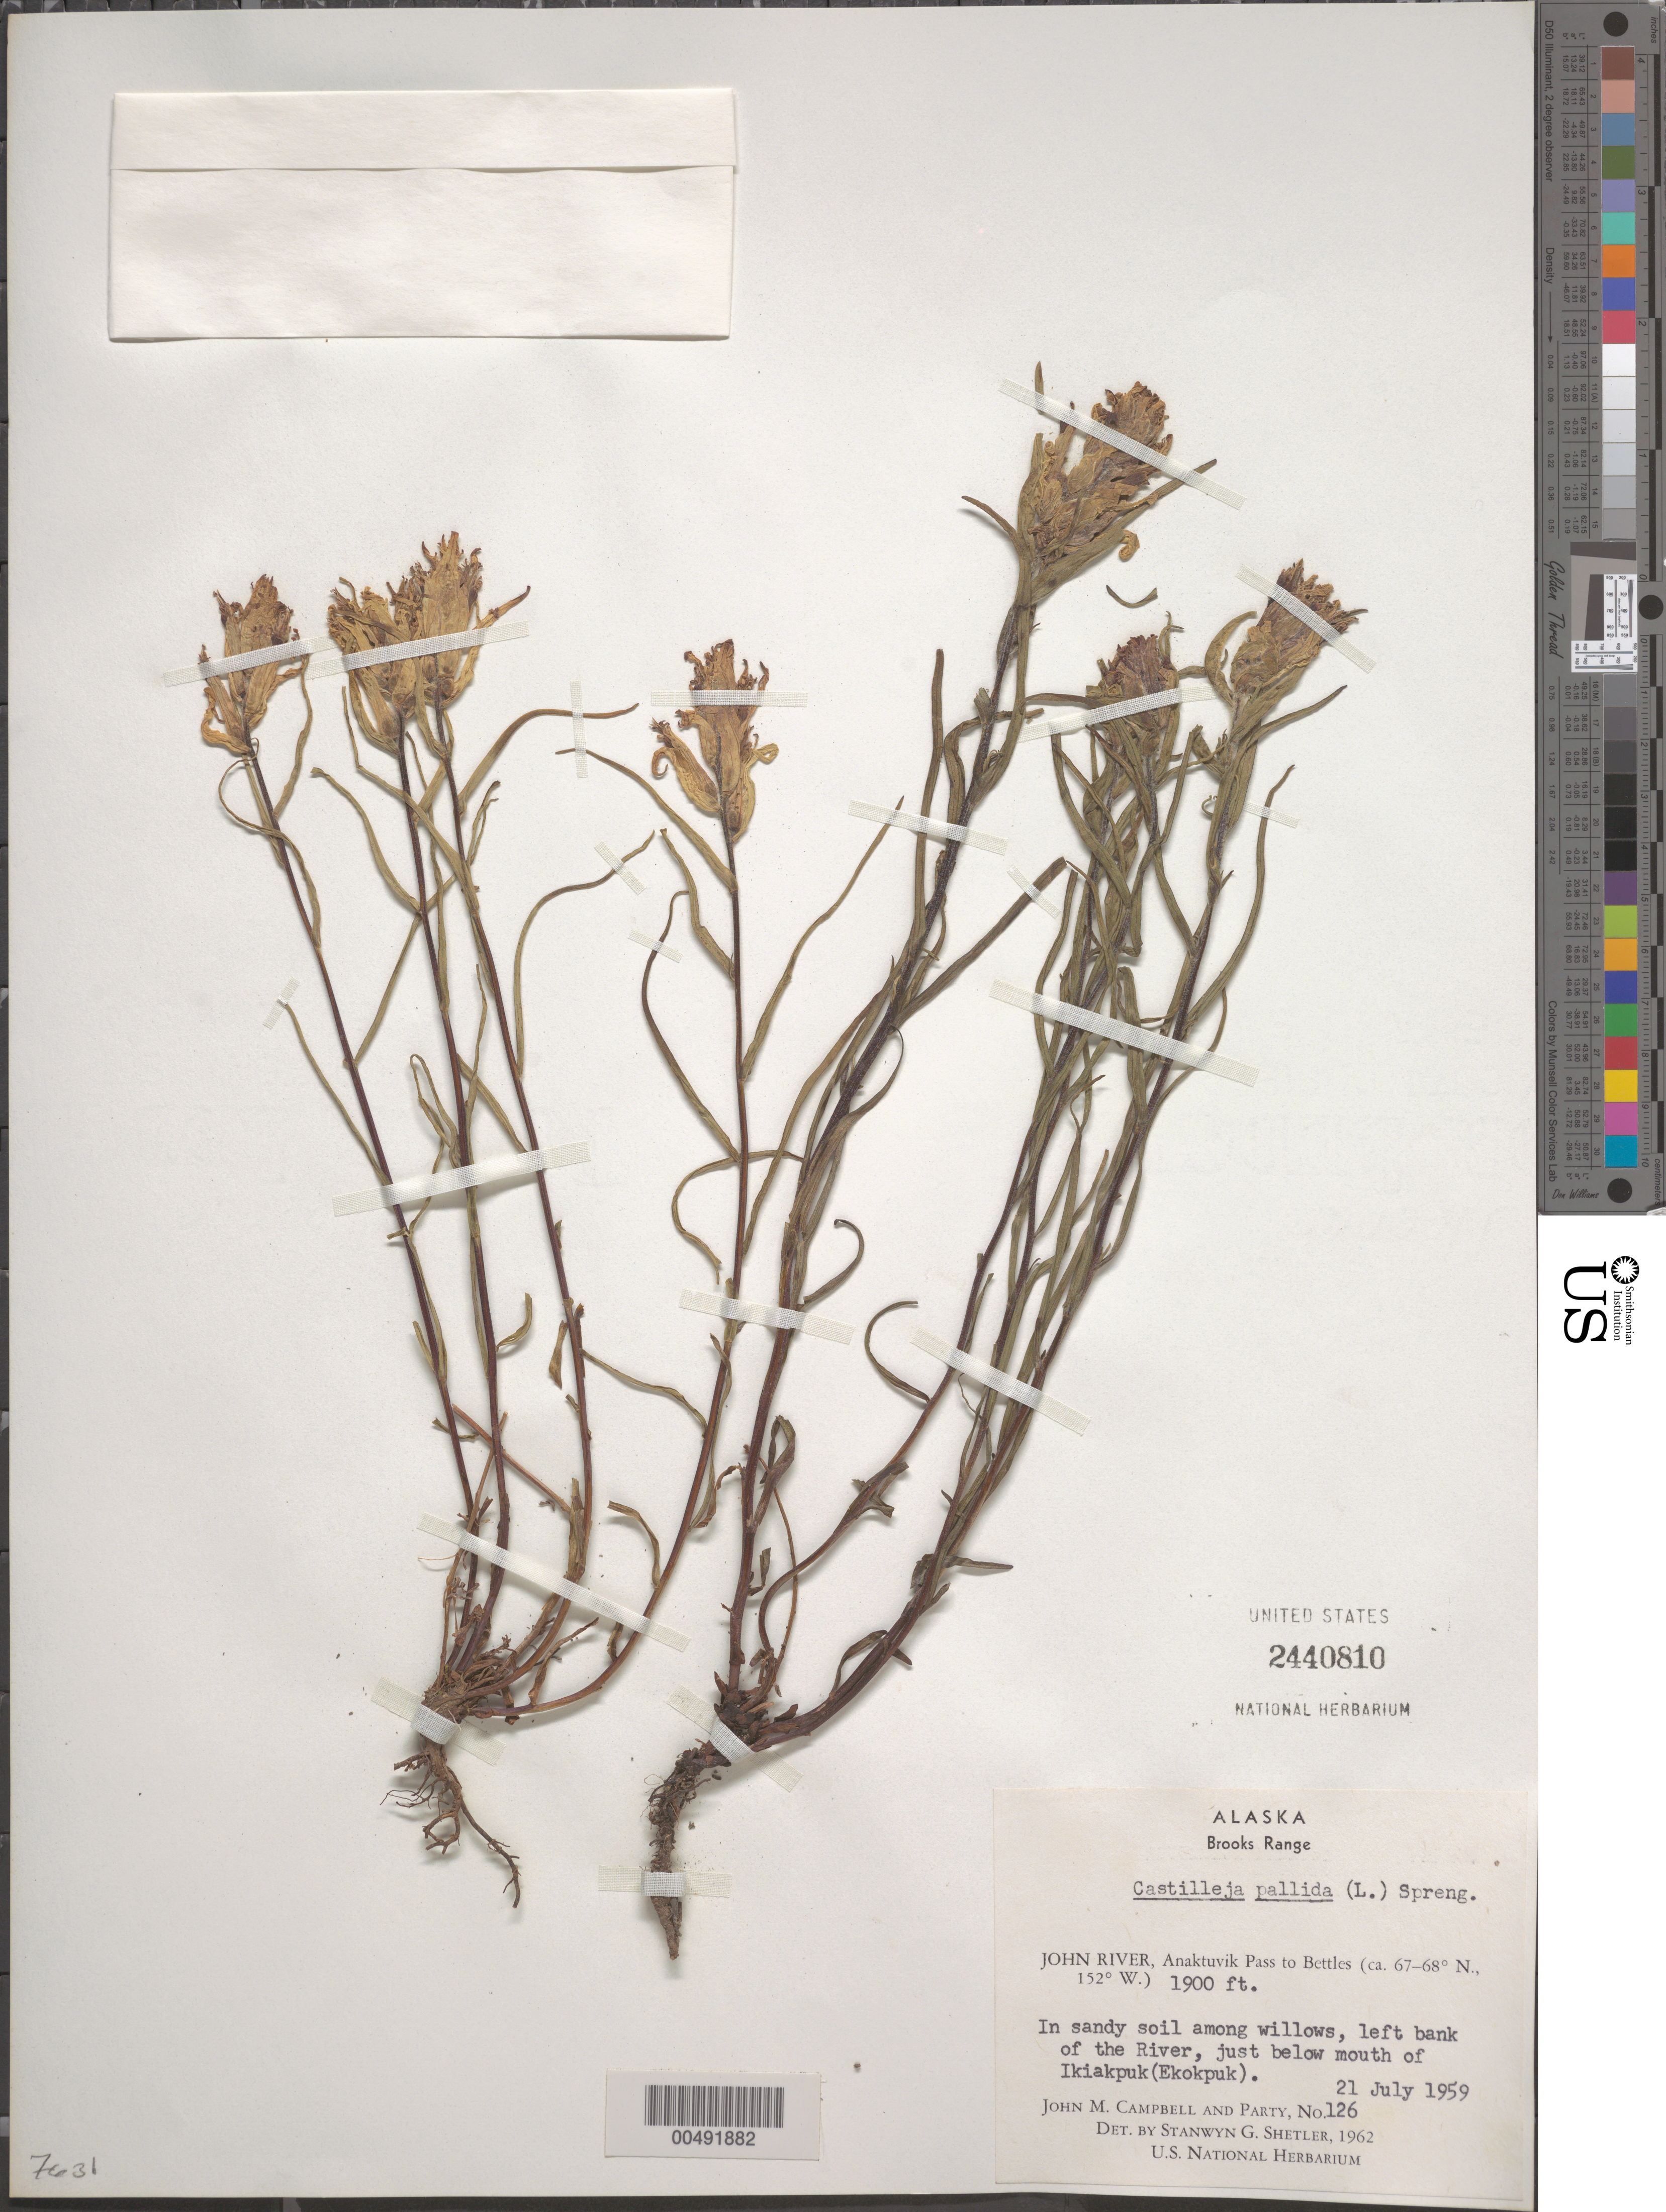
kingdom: Plantae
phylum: Tracheophyta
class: Magnoliopsida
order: Lamiales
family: Orobanchaceae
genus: Castilleja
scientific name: Castilleja pallida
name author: (L.) Spreng.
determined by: Shetler, Stanwyn G., (US), NMNH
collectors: J. M. Campbell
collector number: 126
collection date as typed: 21 Jul 1959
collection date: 1959-07-21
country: United States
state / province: Alaska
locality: Brooks Range, John River, Anaktuvuk Pass to Bettles, just below mouth of Ikiakpuk (Ekokpuk) (lat/long recorded as: lat=::: long=152:0:0:W)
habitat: in sandy soil among willows, left bank of the River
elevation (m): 579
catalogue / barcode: US 2440810